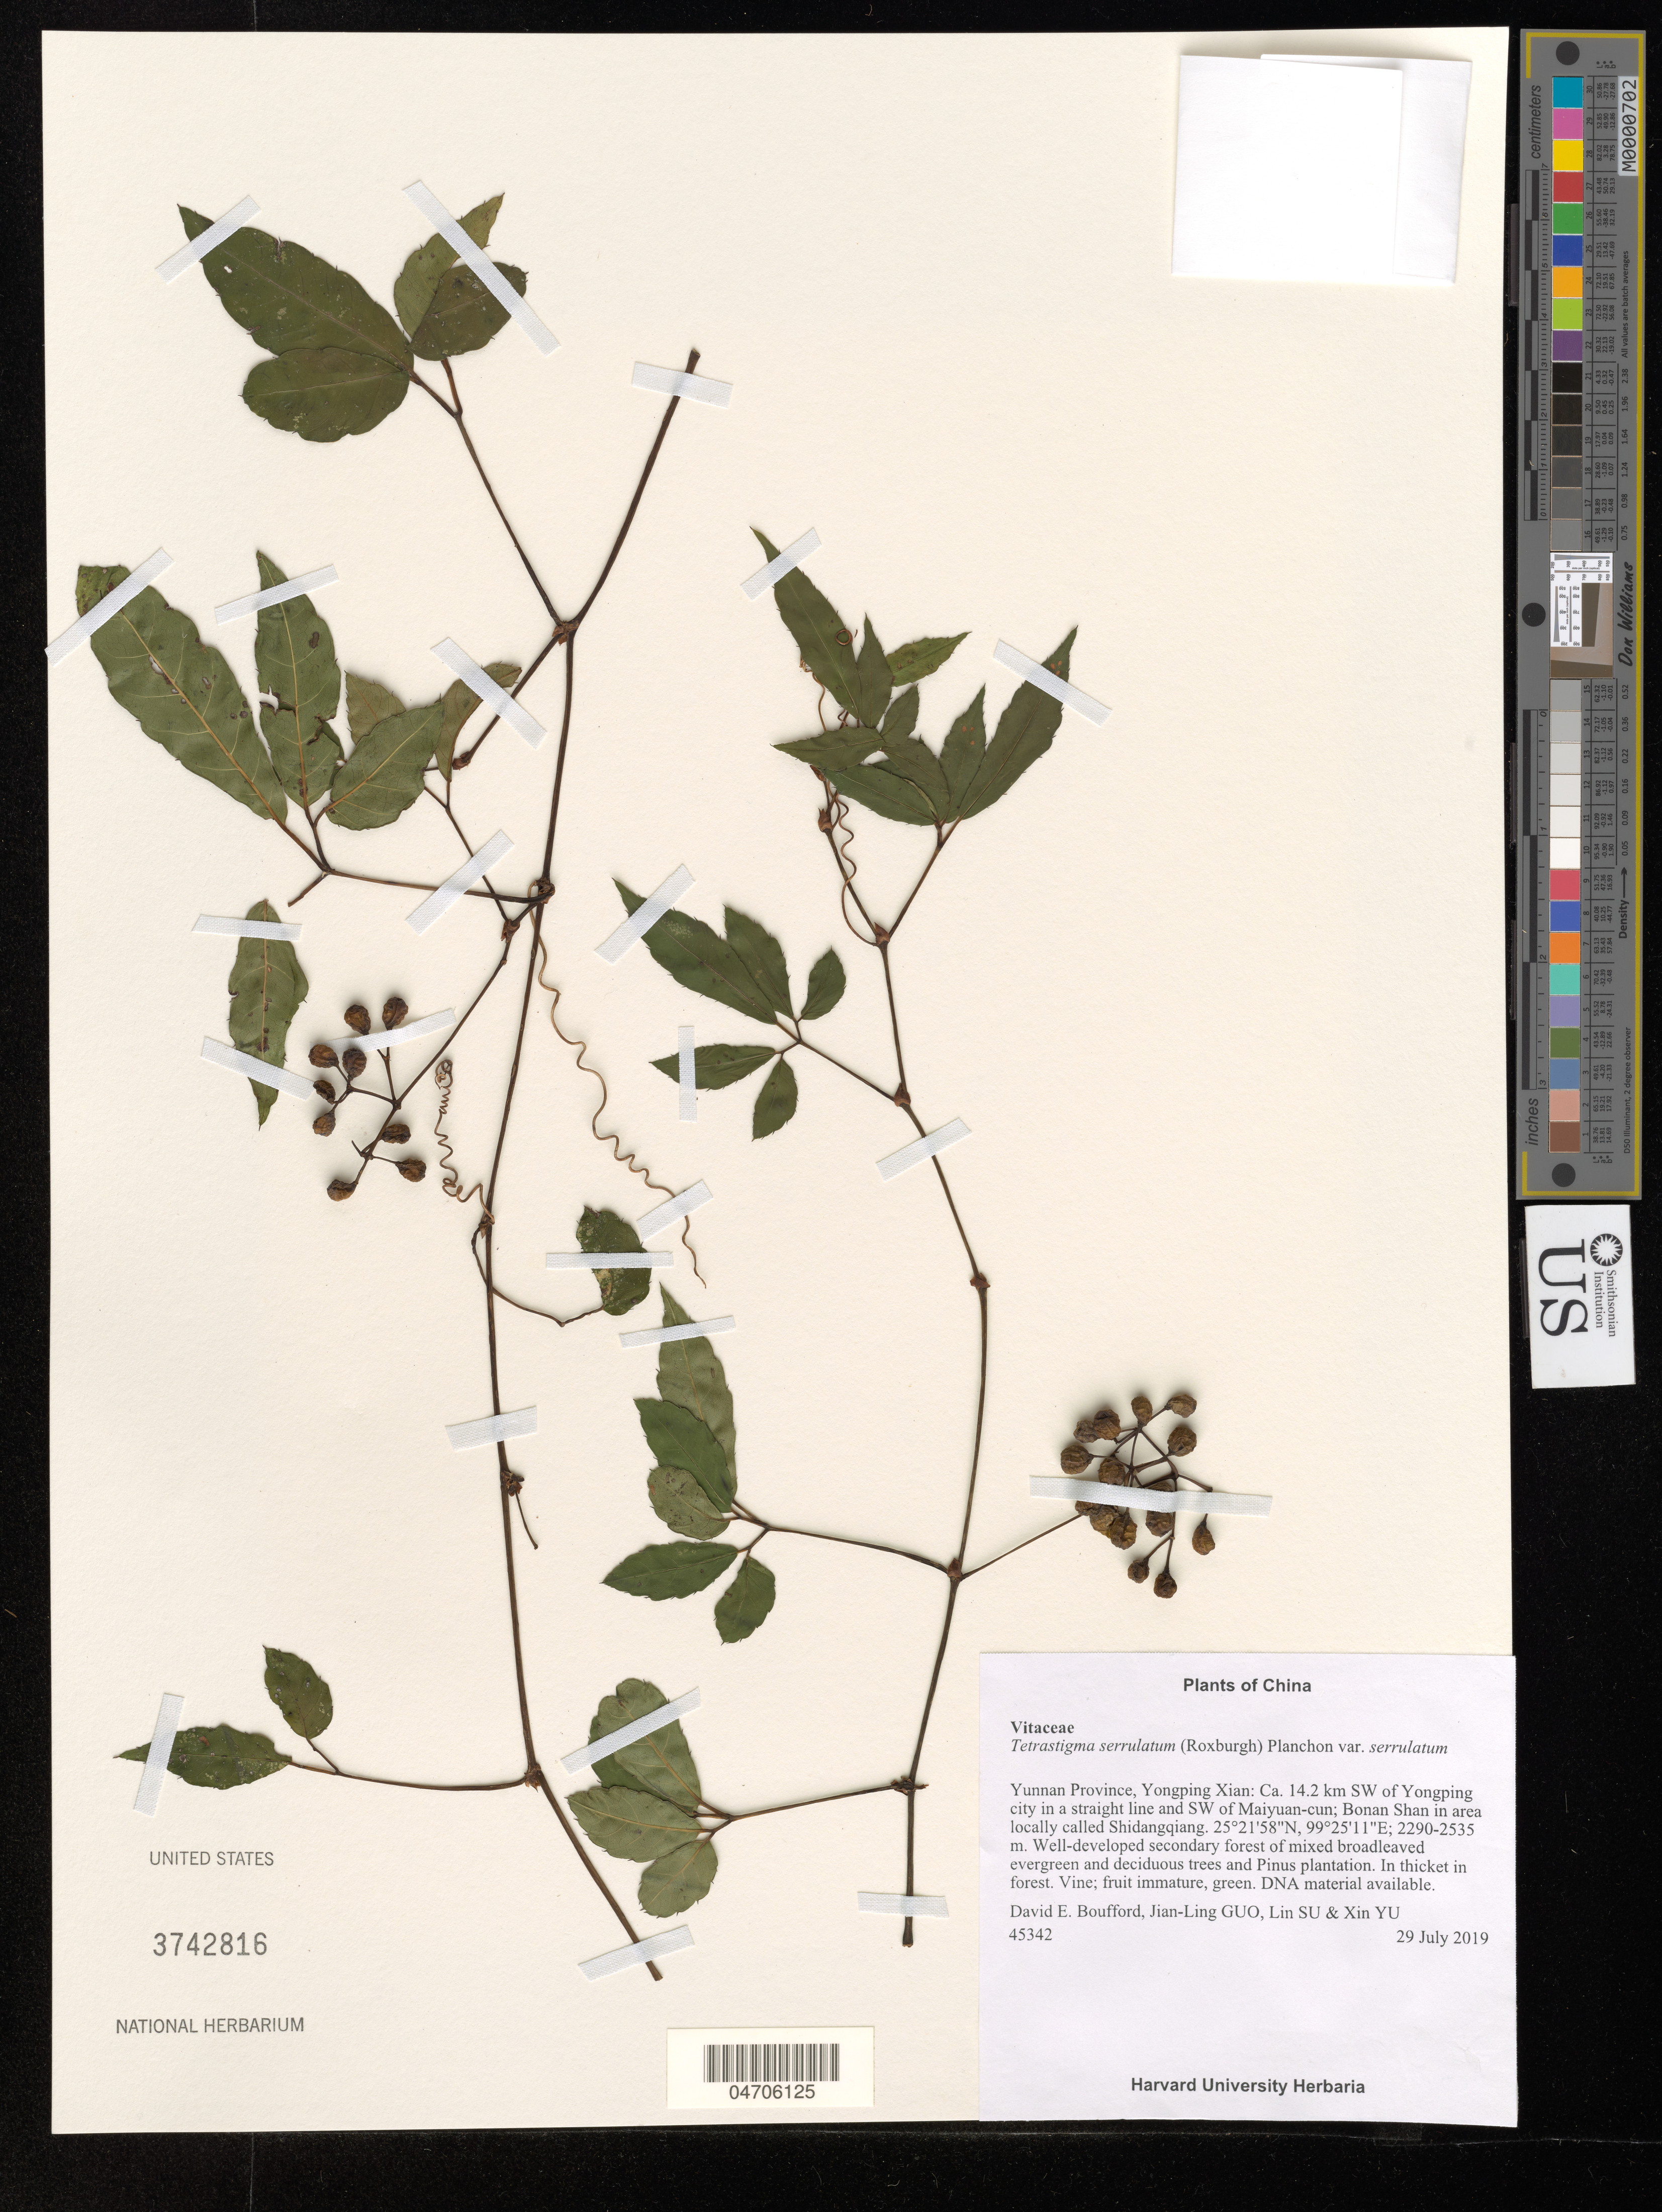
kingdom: Plantae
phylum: Tracheophyta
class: Magnoliopsida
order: Vitales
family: Vitaceae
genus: Tetrastigma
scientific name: Tetrastigma serrulatum var. serrulatum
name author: (Roxb.) Planch.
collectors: D. E. Boufford, J. Guo, L. Su & X. Yu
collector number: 45342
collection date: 2019-07-29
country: China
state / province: Yunnan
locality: Yongping Xian: Ca. 14.2 km SW of Yongping city in a straight line and SW of Maiyuan-cun; Bonan Shan in area locally called Shidangqiang.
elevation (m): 2290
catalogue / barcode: US 3742816